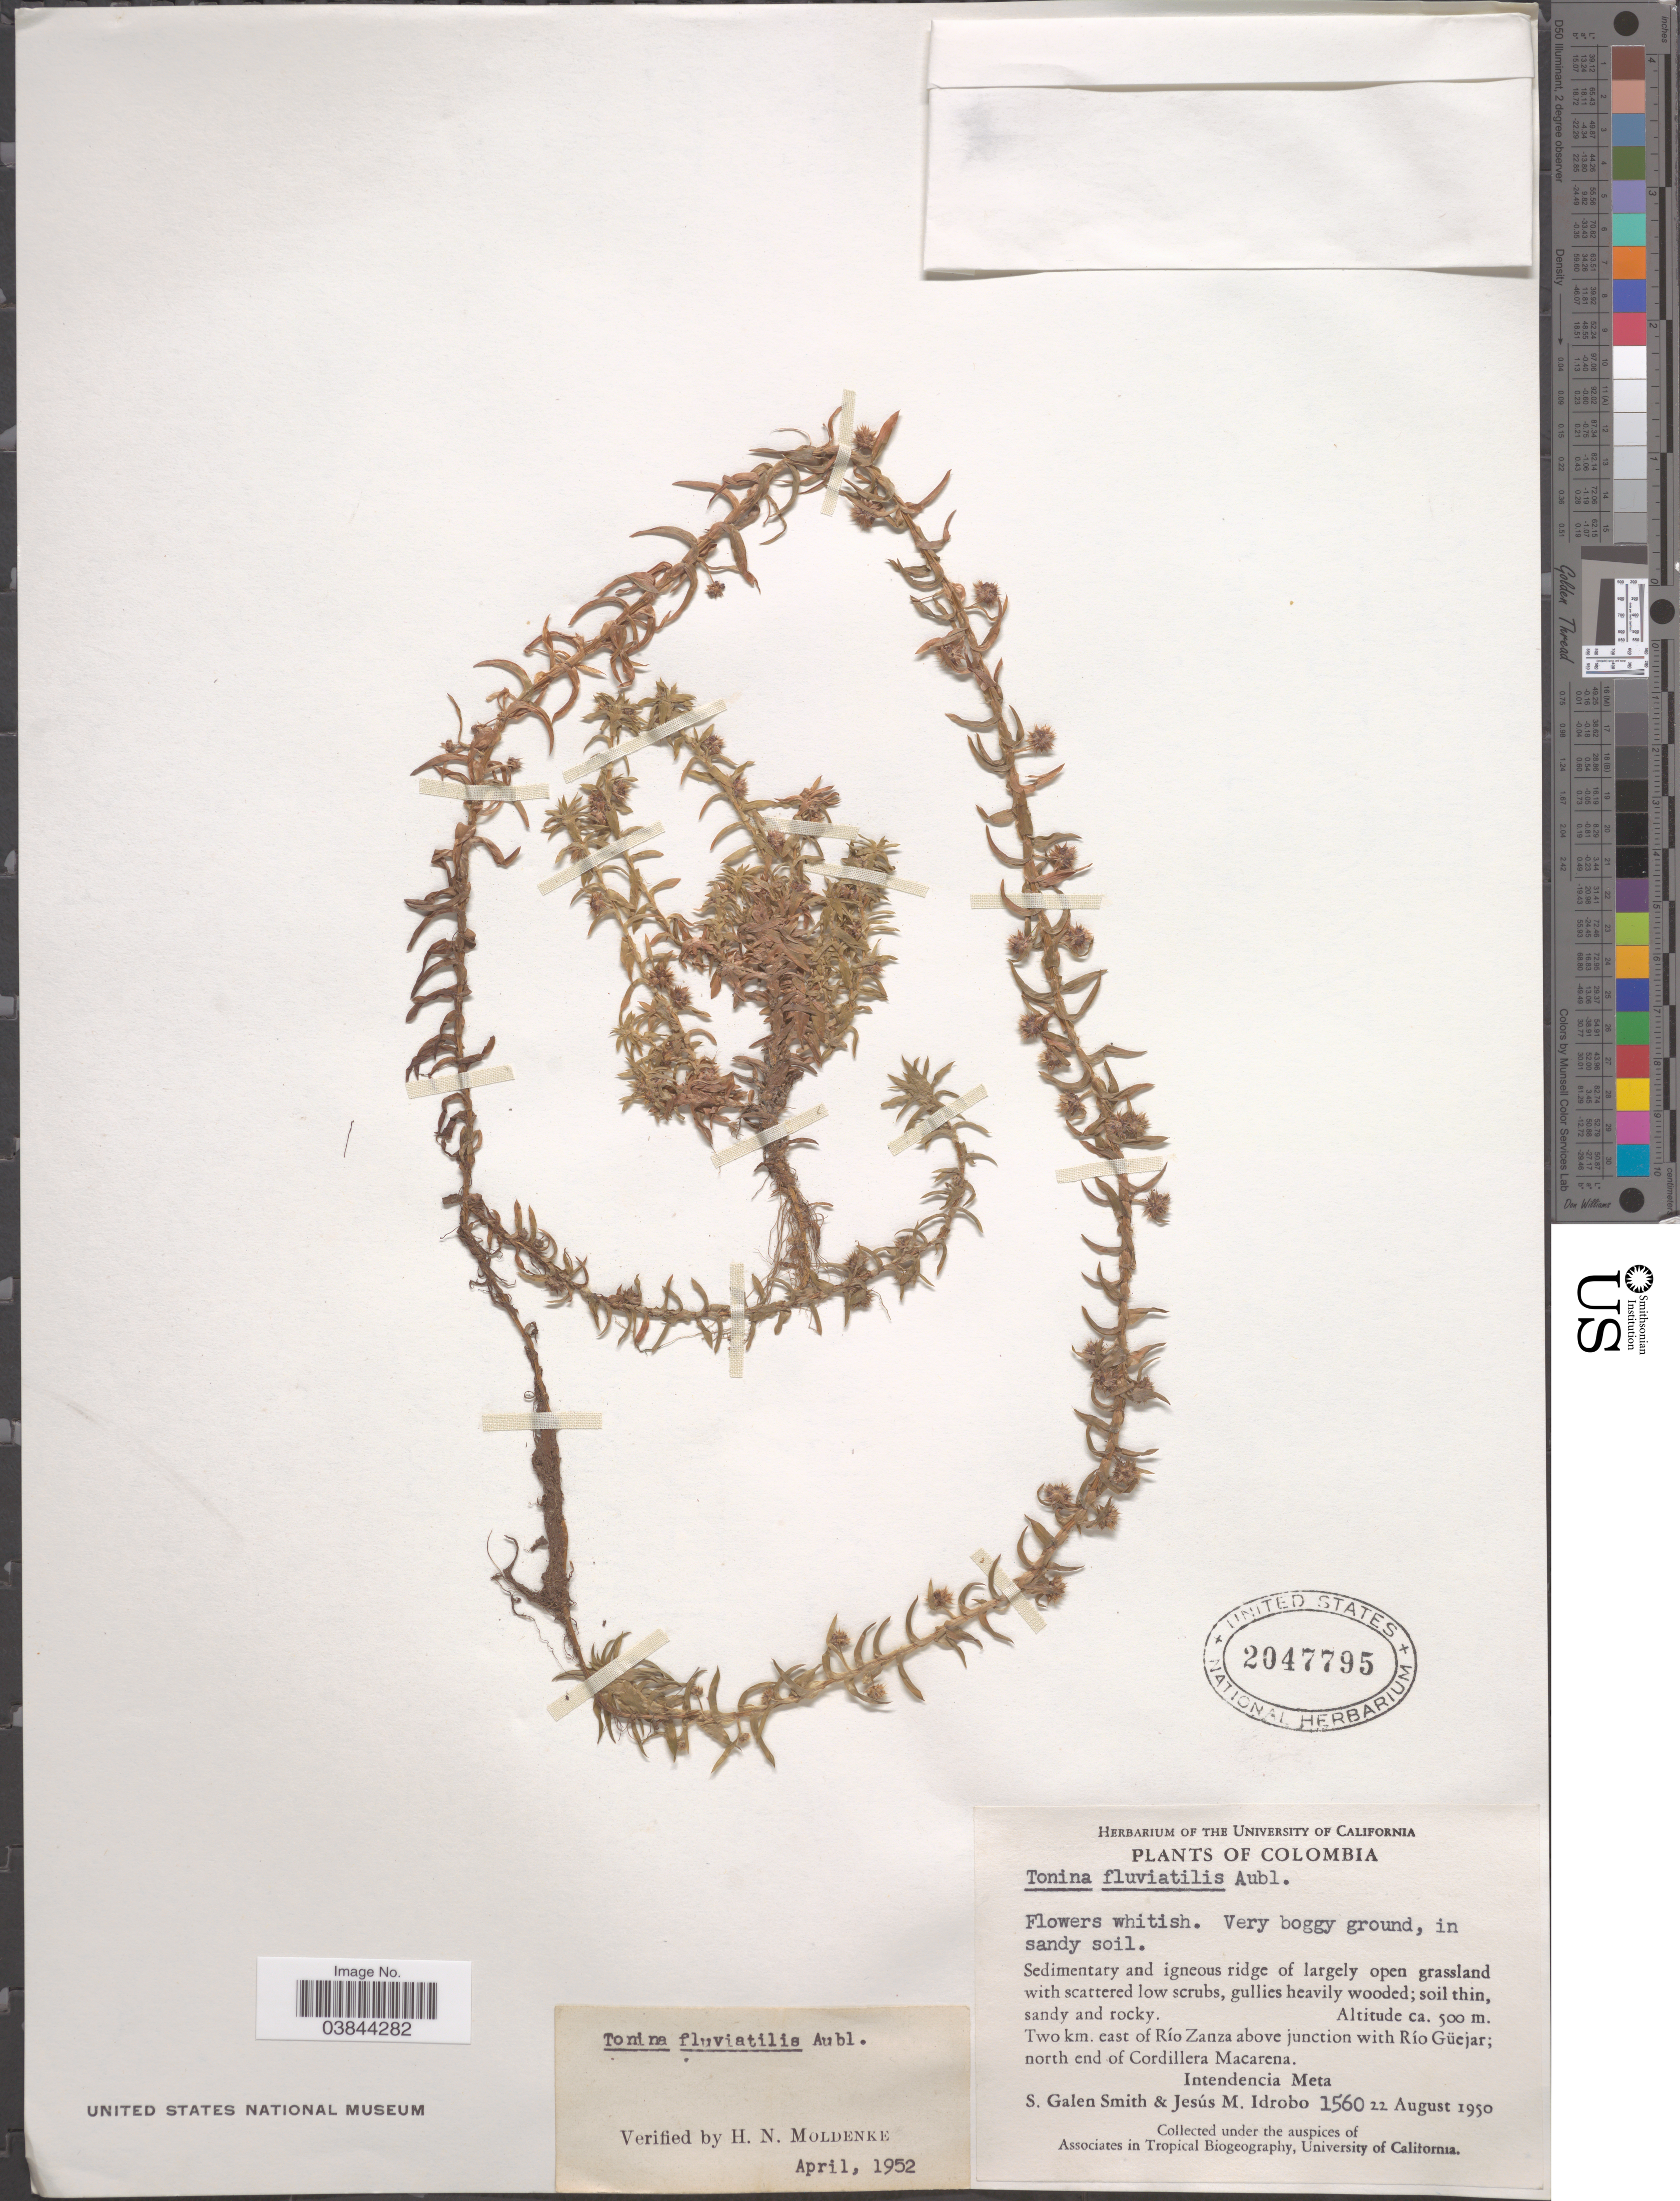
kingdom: Plantae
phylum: Tracheophyta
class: Liliopsida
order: Poales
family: Eriocaulaceae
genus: Tonina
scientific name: Tonina fluviatilis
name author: Aubl.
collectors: S. G. Smith & J. M. Idrobo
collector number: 1560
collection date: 1950-08-22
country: Colombia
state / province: Meta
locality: Two km. east of Río Zanza above junction with Río Güejar; north end of Cordillera Macarena. Intendencia Meta.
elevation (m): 500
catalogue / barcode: US 2047795